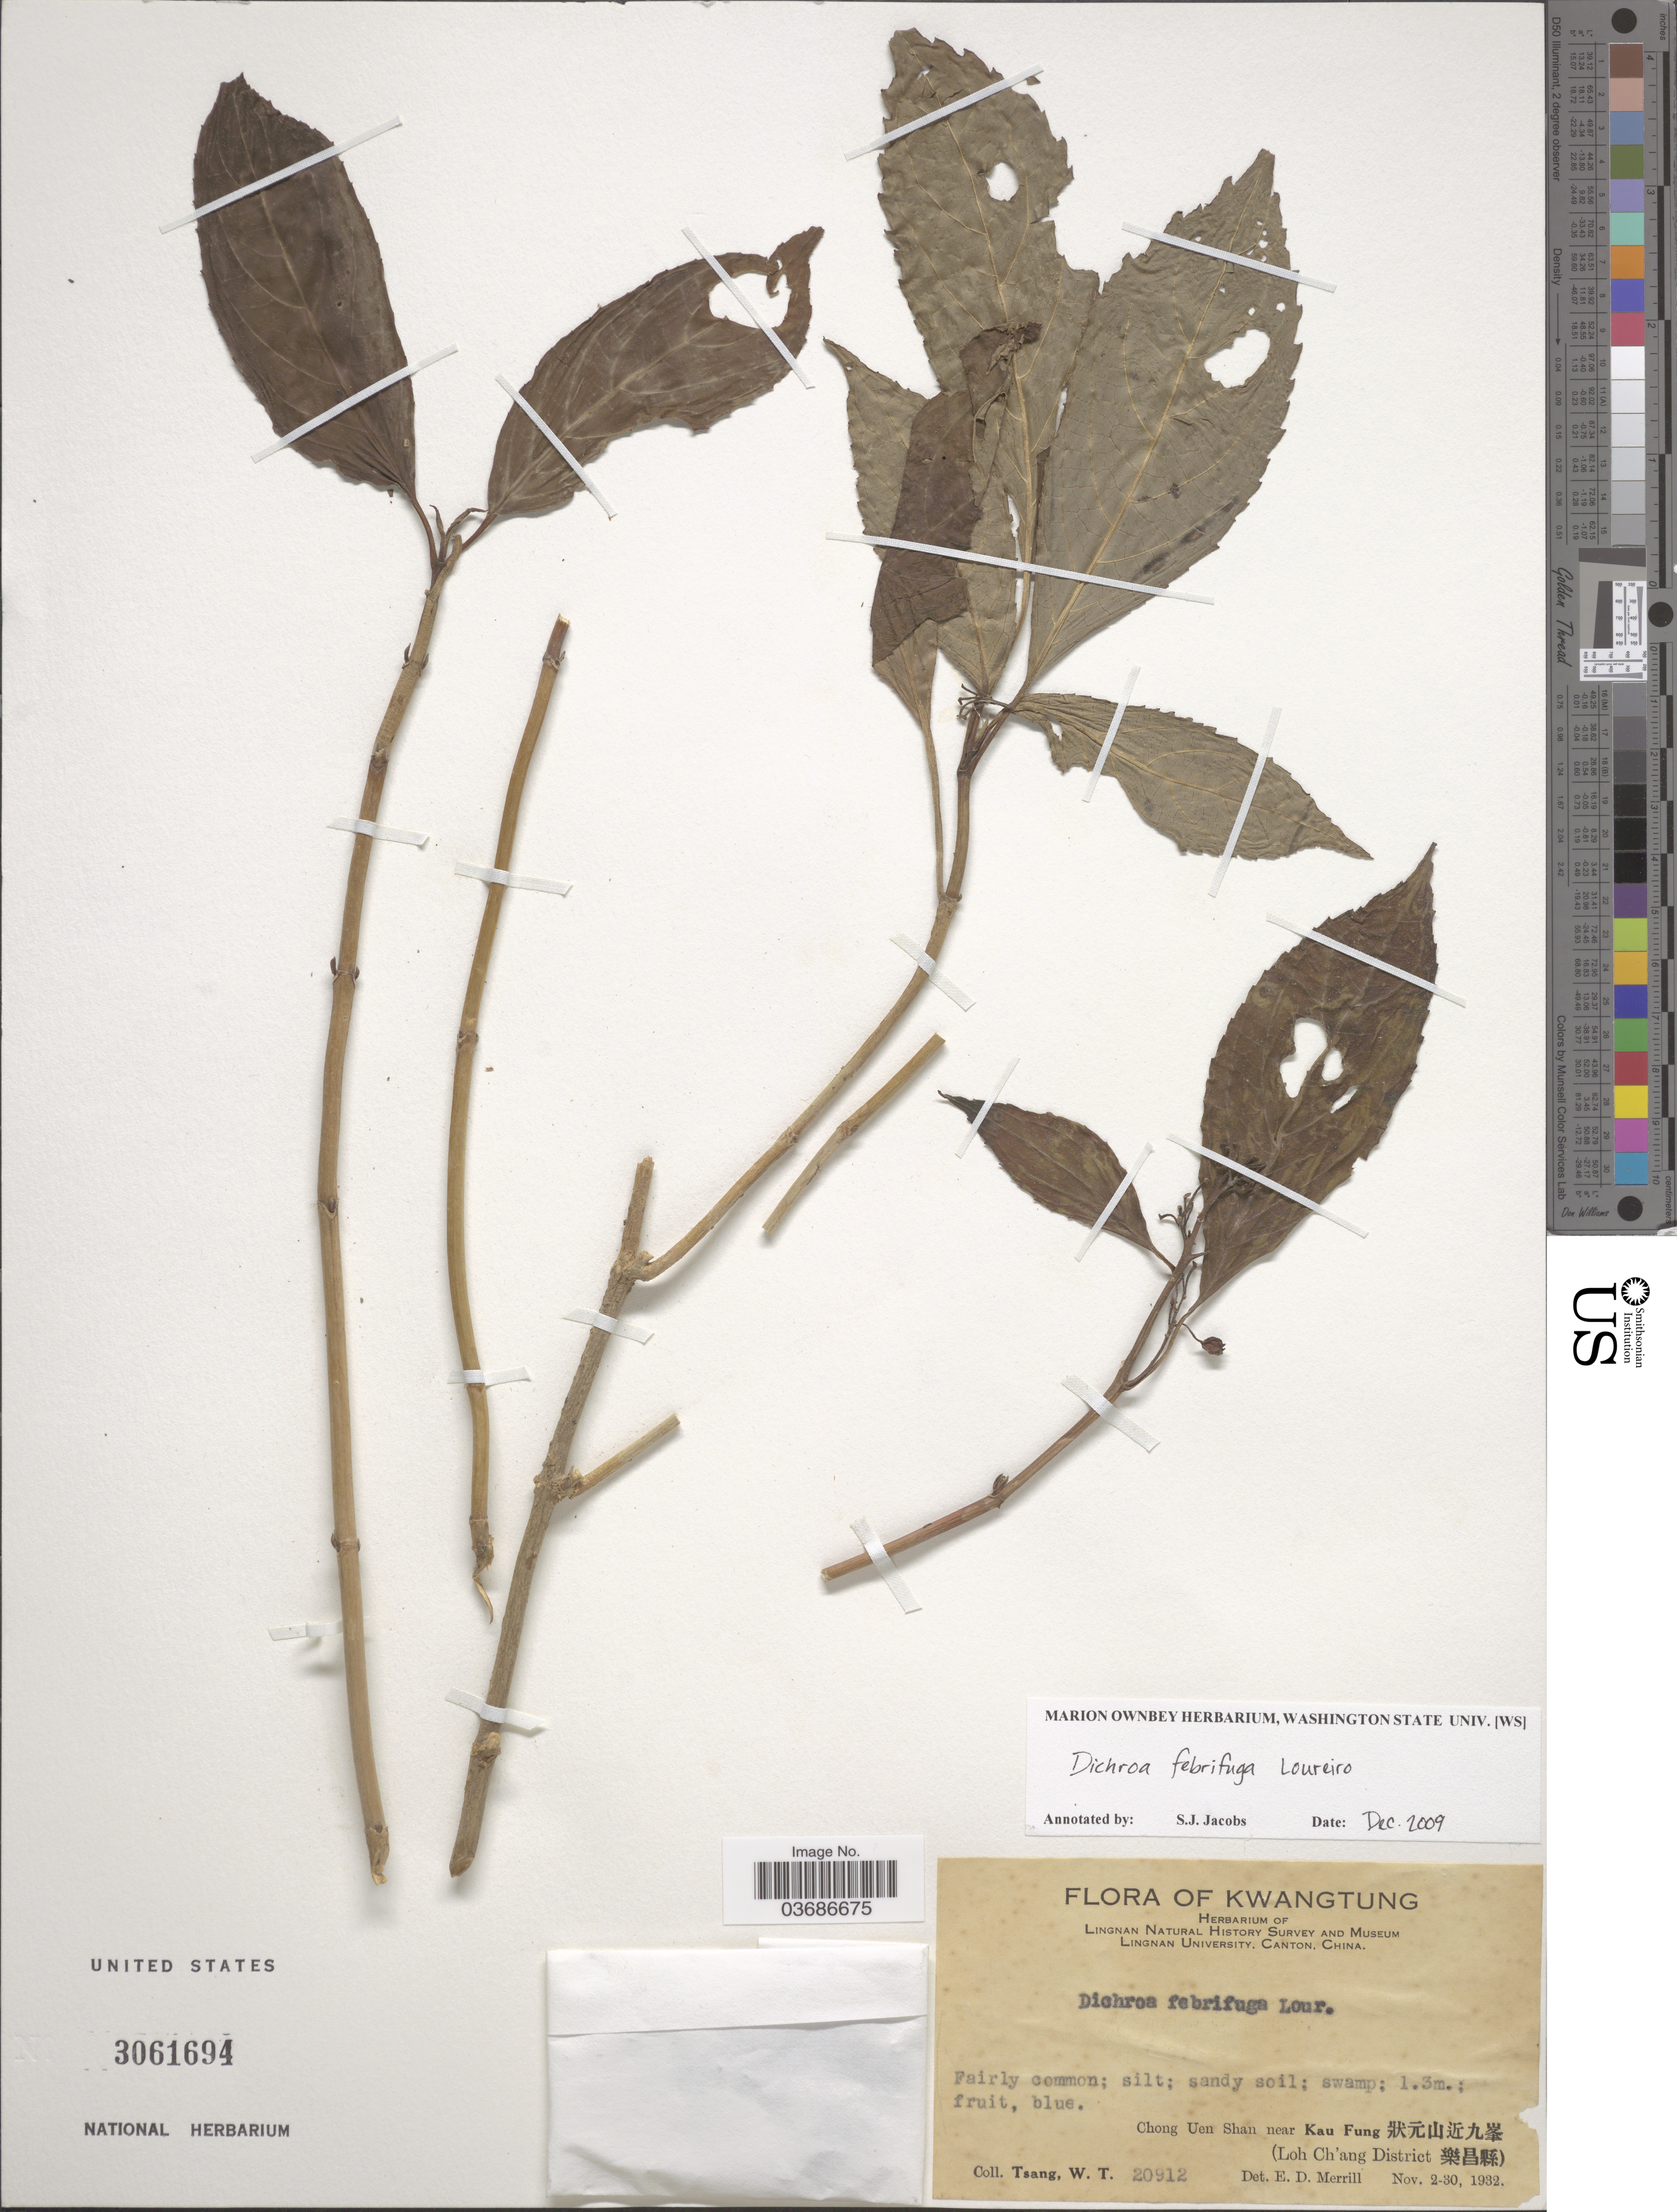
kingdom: Plantae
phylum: Tracheophyta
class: Magnoliopsida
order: Cornales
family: Hydrangeaceae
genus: Hydrangea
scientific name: Hydrangea febrifuga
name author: (Lour.) Y. De Smet & C. Granados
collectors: W. T. Tsang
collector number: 20912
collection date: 1932-11-02/1932-11-30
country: China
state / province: Guangdong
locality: Kwangtung. Lingnan Natural History Survey and Museum. Chong Uen Shan near Kau Fung. X. (Loh Ch'ang District X).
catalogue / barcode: US 3061694